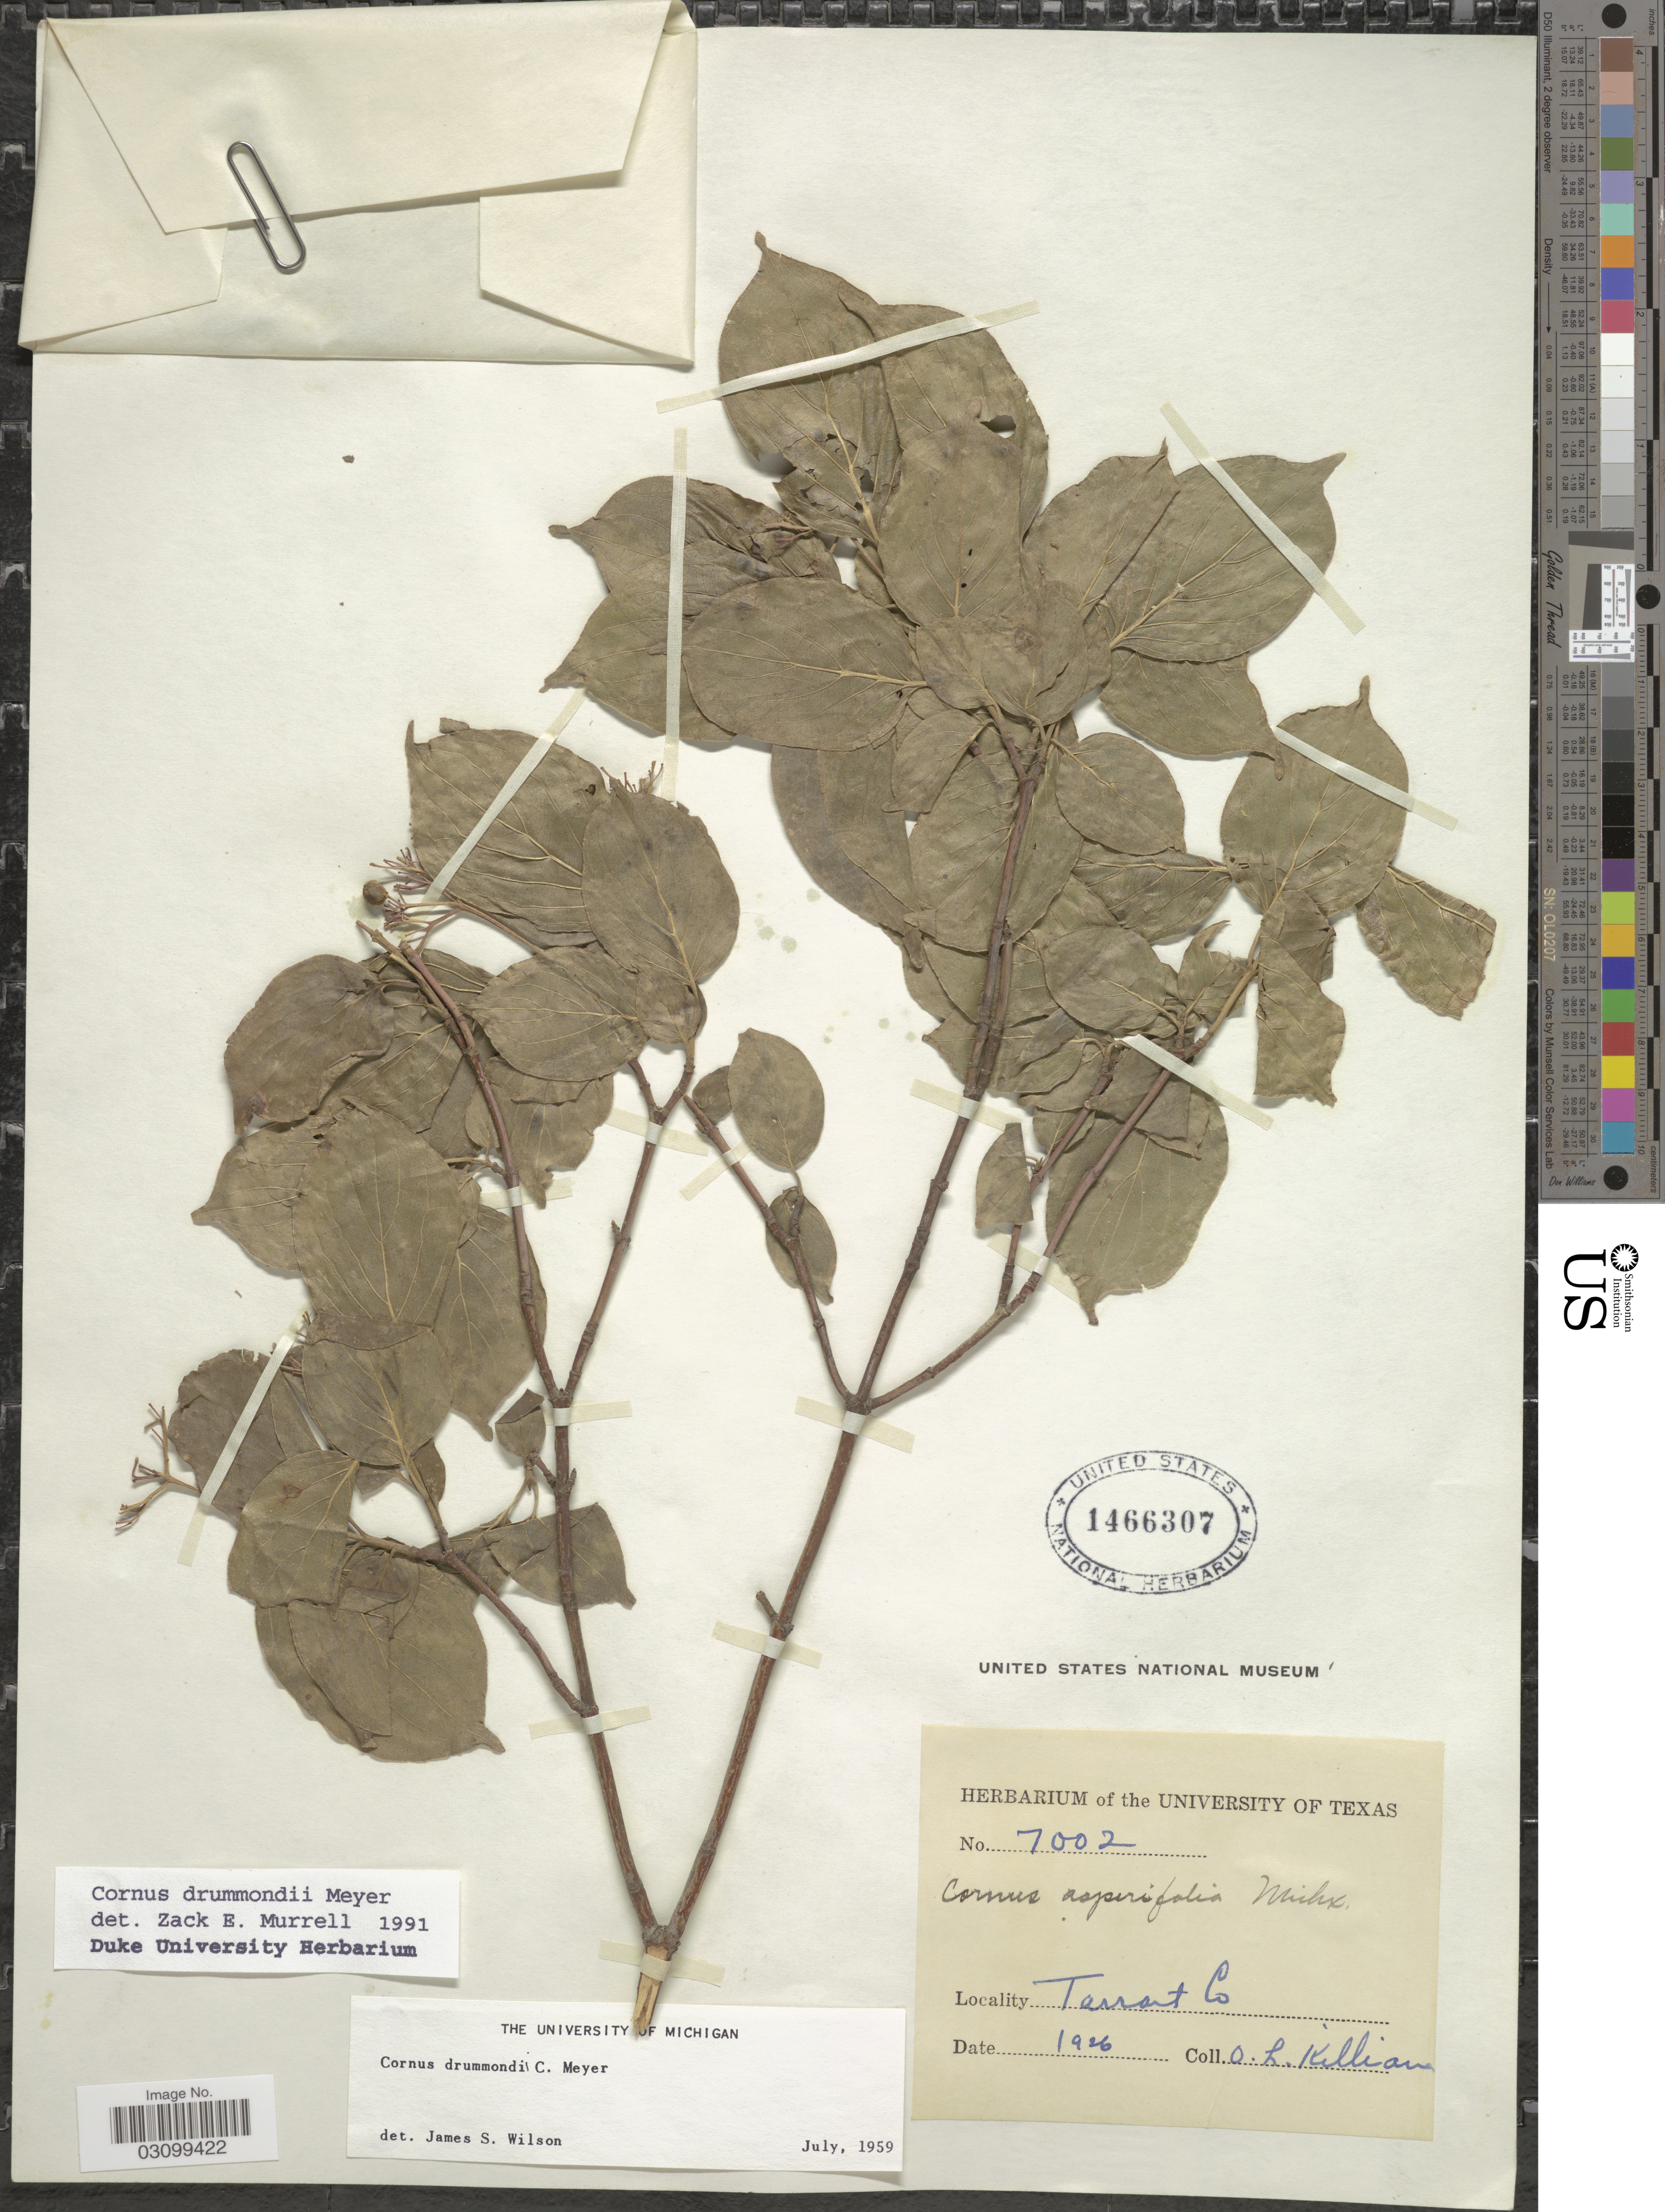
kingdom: Plantae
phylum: Tracheophyta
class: Magnoliopsida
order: Cornales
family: Cornaceae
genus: Cornus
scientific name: Cornus drummondii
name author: C.A. Mey.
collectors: O. Killian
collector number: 7002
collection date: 1926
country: United States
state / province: Texas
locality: Tarrant Co.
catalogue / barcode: US 1466307